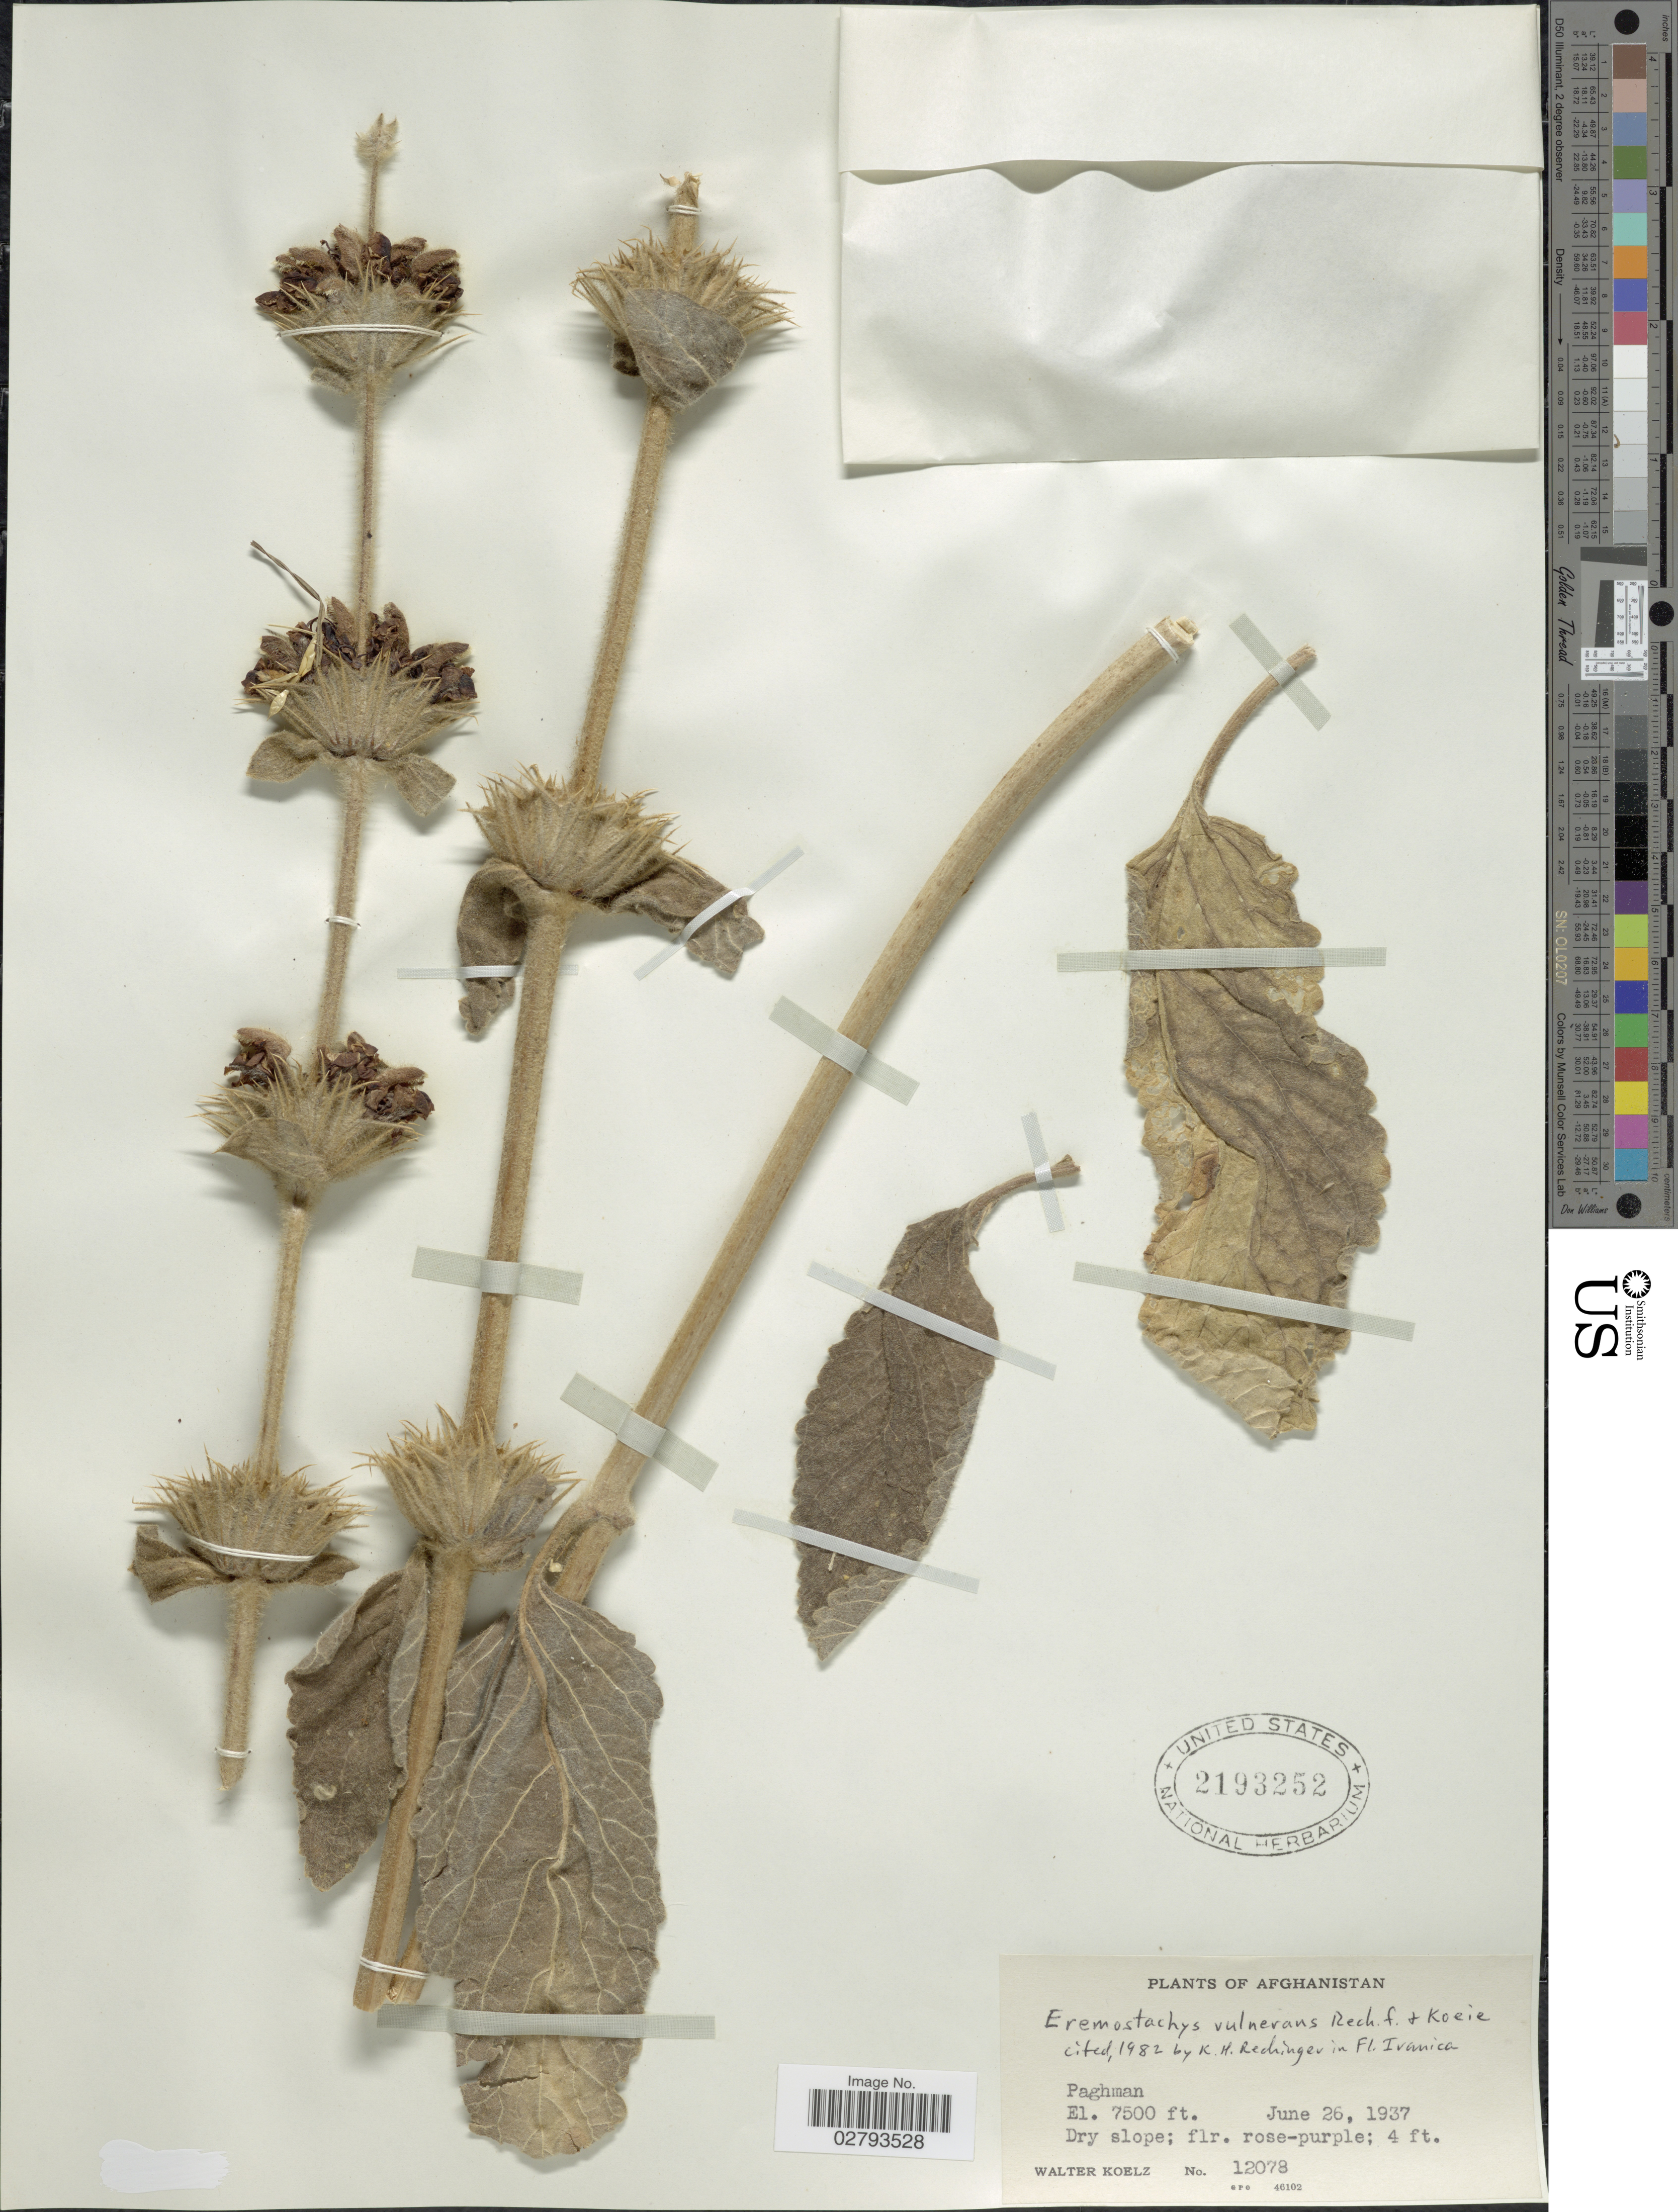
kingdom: Plantae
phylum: Tracheophyta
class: Magnoliopsida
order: Lamiales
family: Lamiaceae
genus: Eremostachys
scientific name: Eremostachys vulnerans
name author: Rech. f. & Köie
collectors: W. N. Koelz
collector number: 12078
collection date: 1937-06-26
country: Afghanistan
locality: Paghman.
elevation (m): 2286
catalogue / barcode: US 2193252